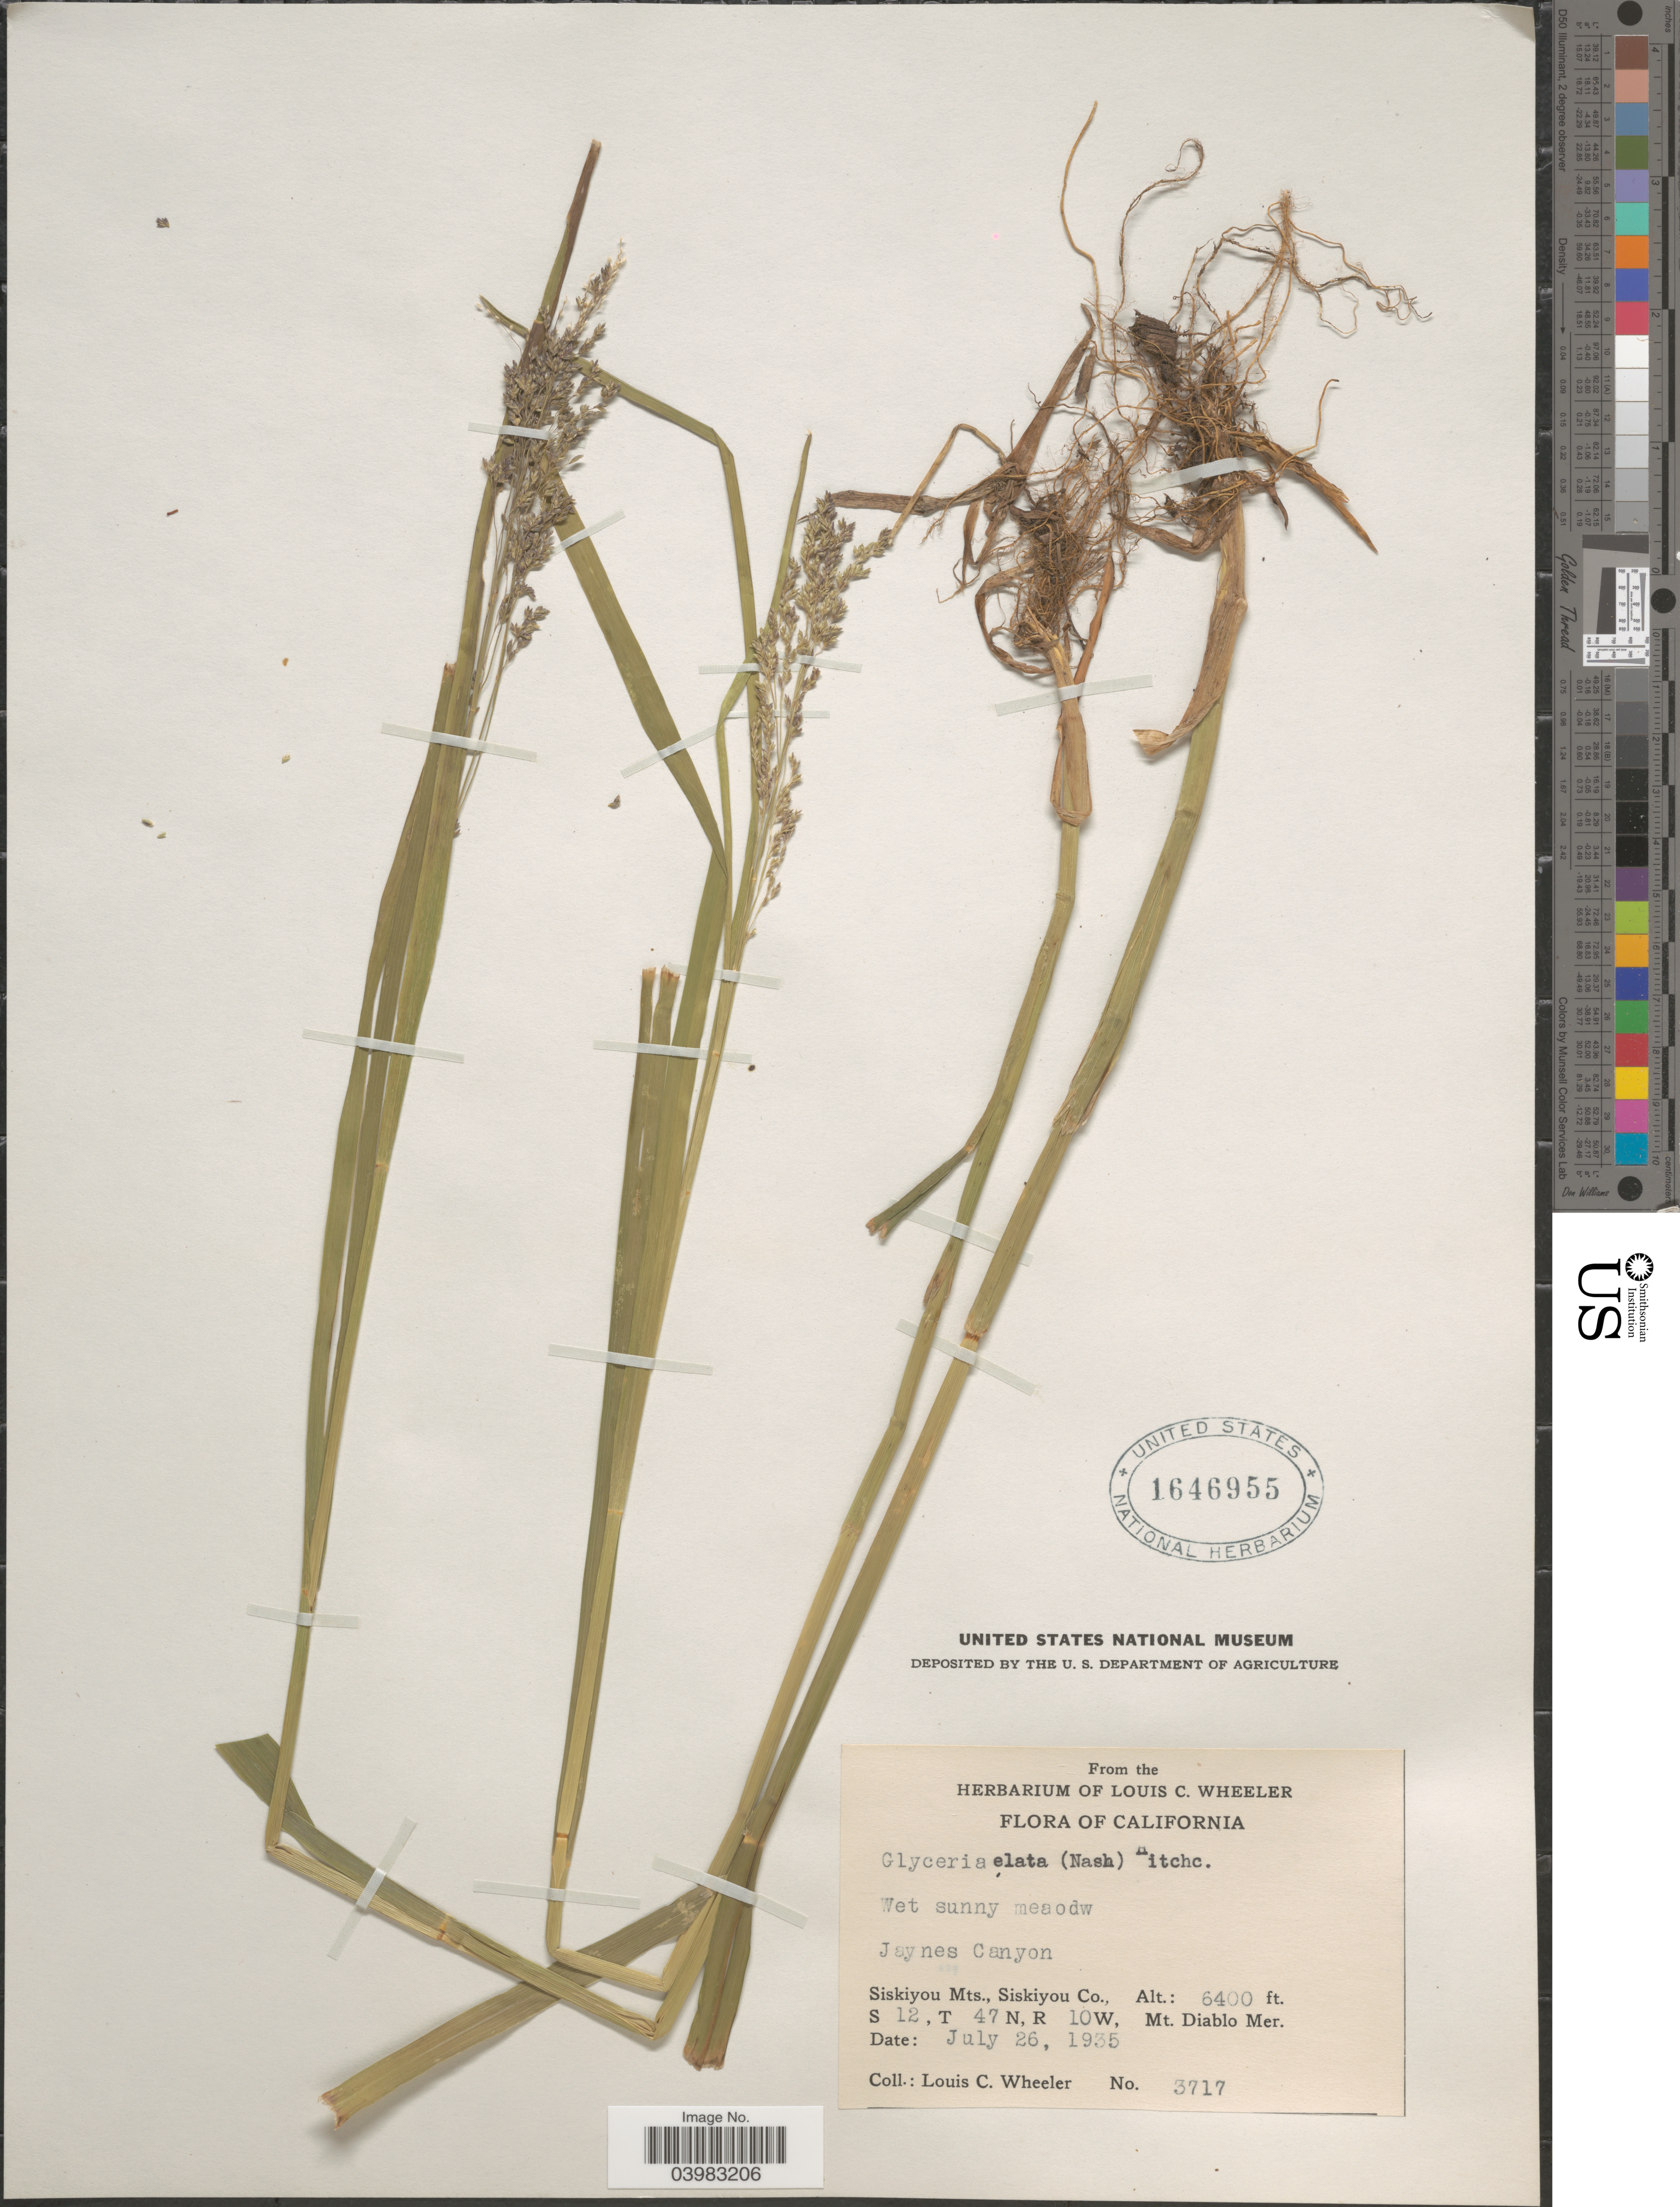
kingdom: Plantae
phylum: Tracheophyta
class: Liliopsida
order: Poales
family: Poaceae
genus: Glyceria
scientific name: Glyceria elata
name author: (Nash) M.E. Jones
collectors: L. C. Wheeler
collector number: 3717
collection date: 1935-07-26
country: United States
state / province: California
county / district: Siskiyou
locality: Jaynes Canyon, Siskiyou Mts., Siskiyou Co., S 12, T 47 N, R 10W, Mt. Diablo Mer.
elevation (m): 1951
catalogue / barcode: US 1646955